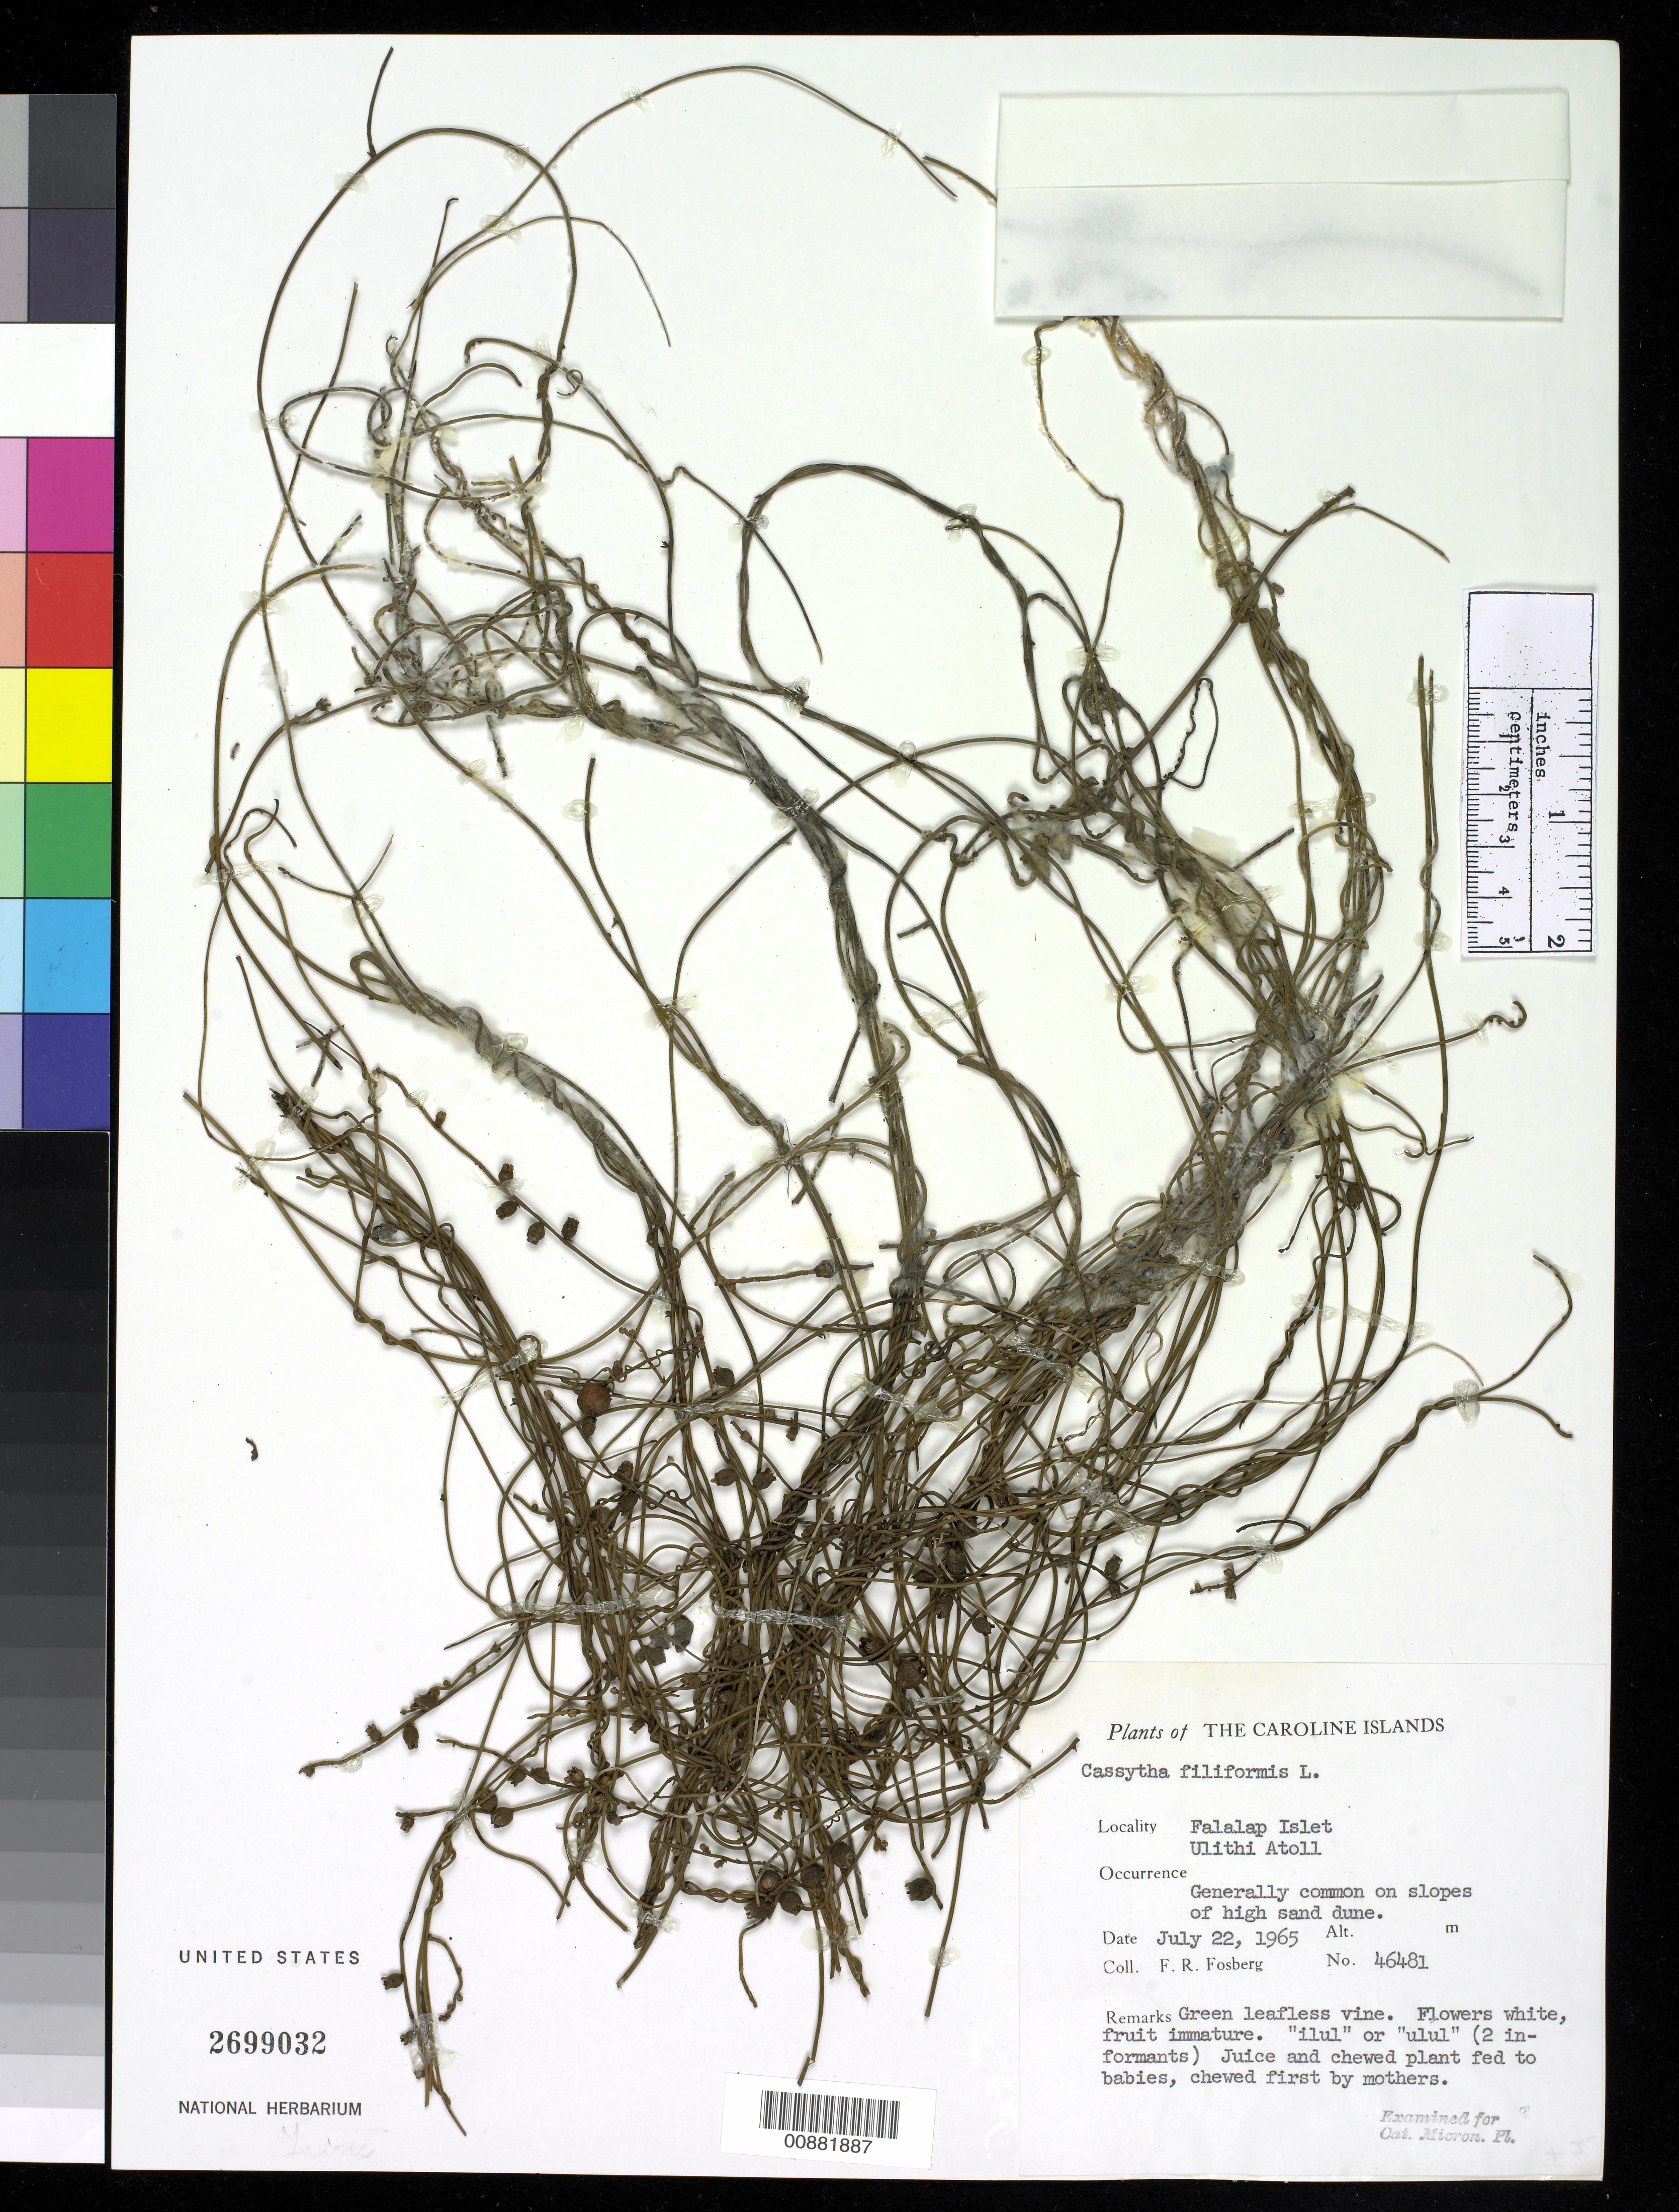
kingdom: Plantae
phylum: Tracheophyta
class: Magnoliopsida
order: Laurales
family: Lauraceae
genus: Cassytha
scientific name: Cassytha filiformis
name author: L.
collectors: F. R. Fosberg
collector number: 46481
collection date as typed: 22 Jul 1965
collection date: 1965-07-22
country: Micronesia, Federated States of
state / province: Yap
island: Ulithi Atoll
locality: Falalap Islet; Ulithi Atoll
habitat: Generally common on slopes of high sand dune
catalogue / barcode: US 2699032